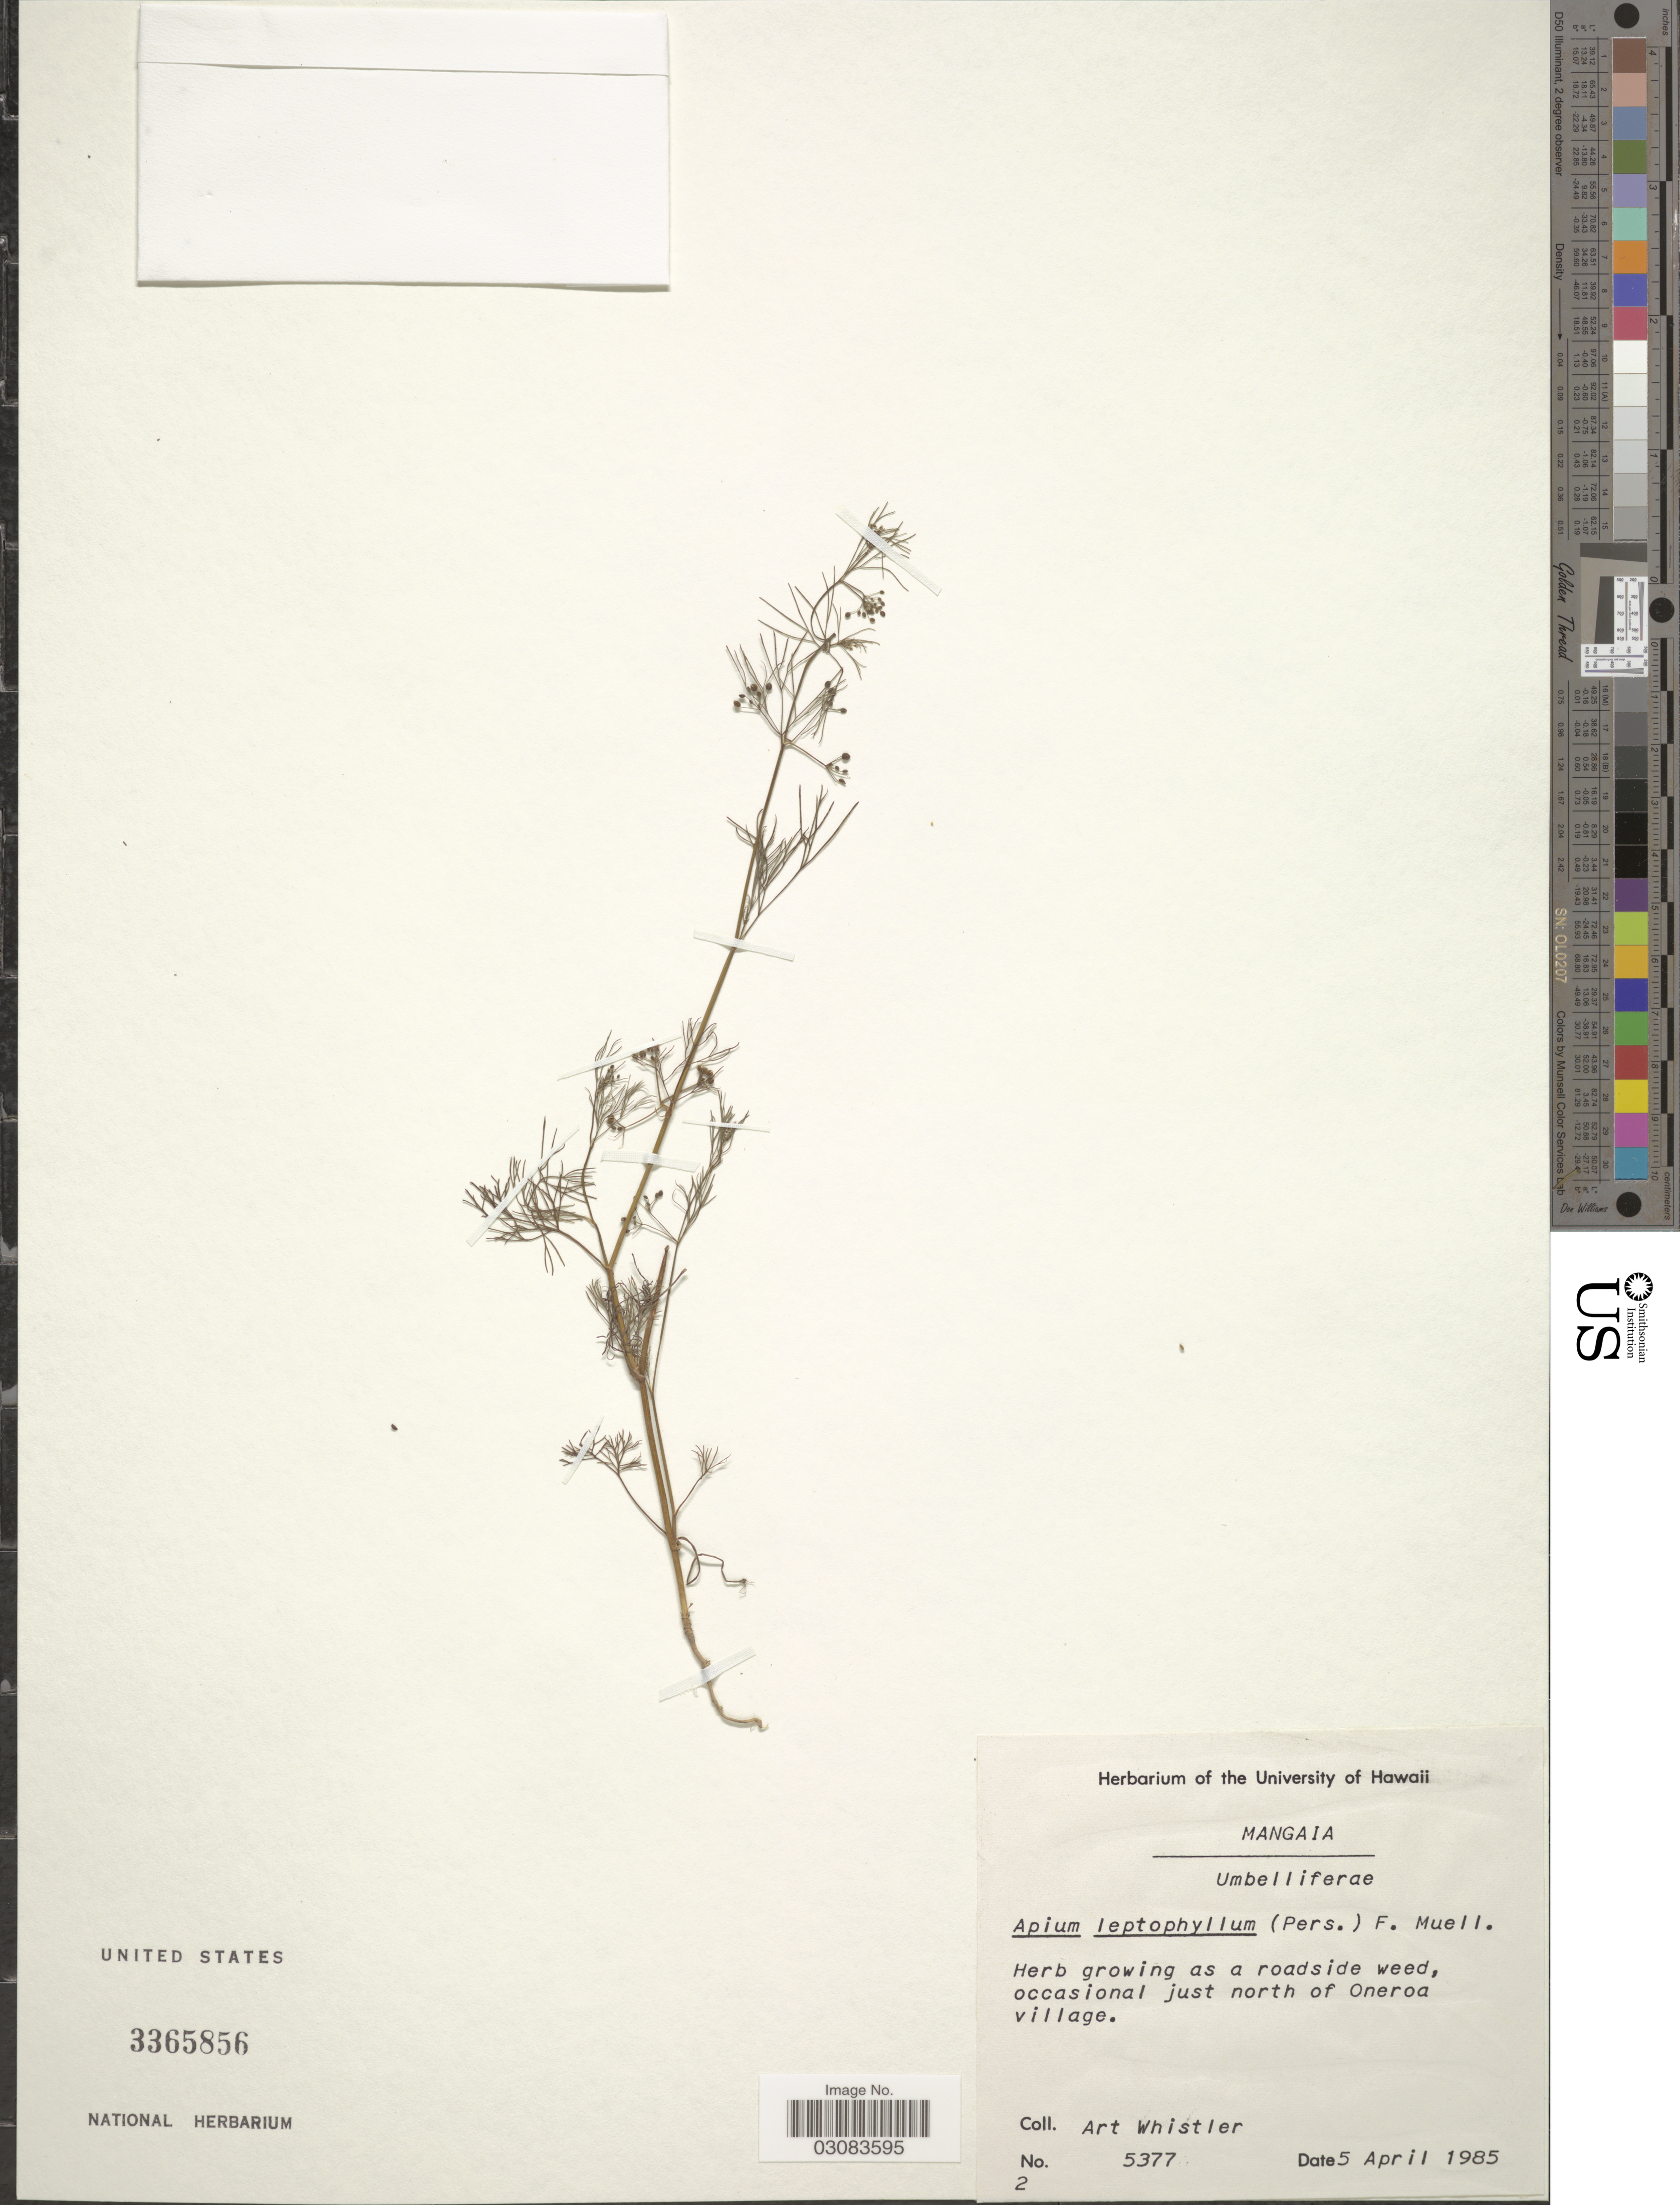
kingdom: Plantae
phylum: Tracheophyta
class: Magnoliopsida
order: Apiales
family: Apiaceae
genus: Cyclospermum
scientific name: Cyclospermum leptophyllum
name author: (Pers.) Sprague ex Britton & P. Wilson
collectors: A. Whistler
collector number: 5377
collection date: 1985-04-05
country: Cook Islands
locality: Mangaia. Occasional just north of Oneroa village.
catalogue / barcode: US 3365856